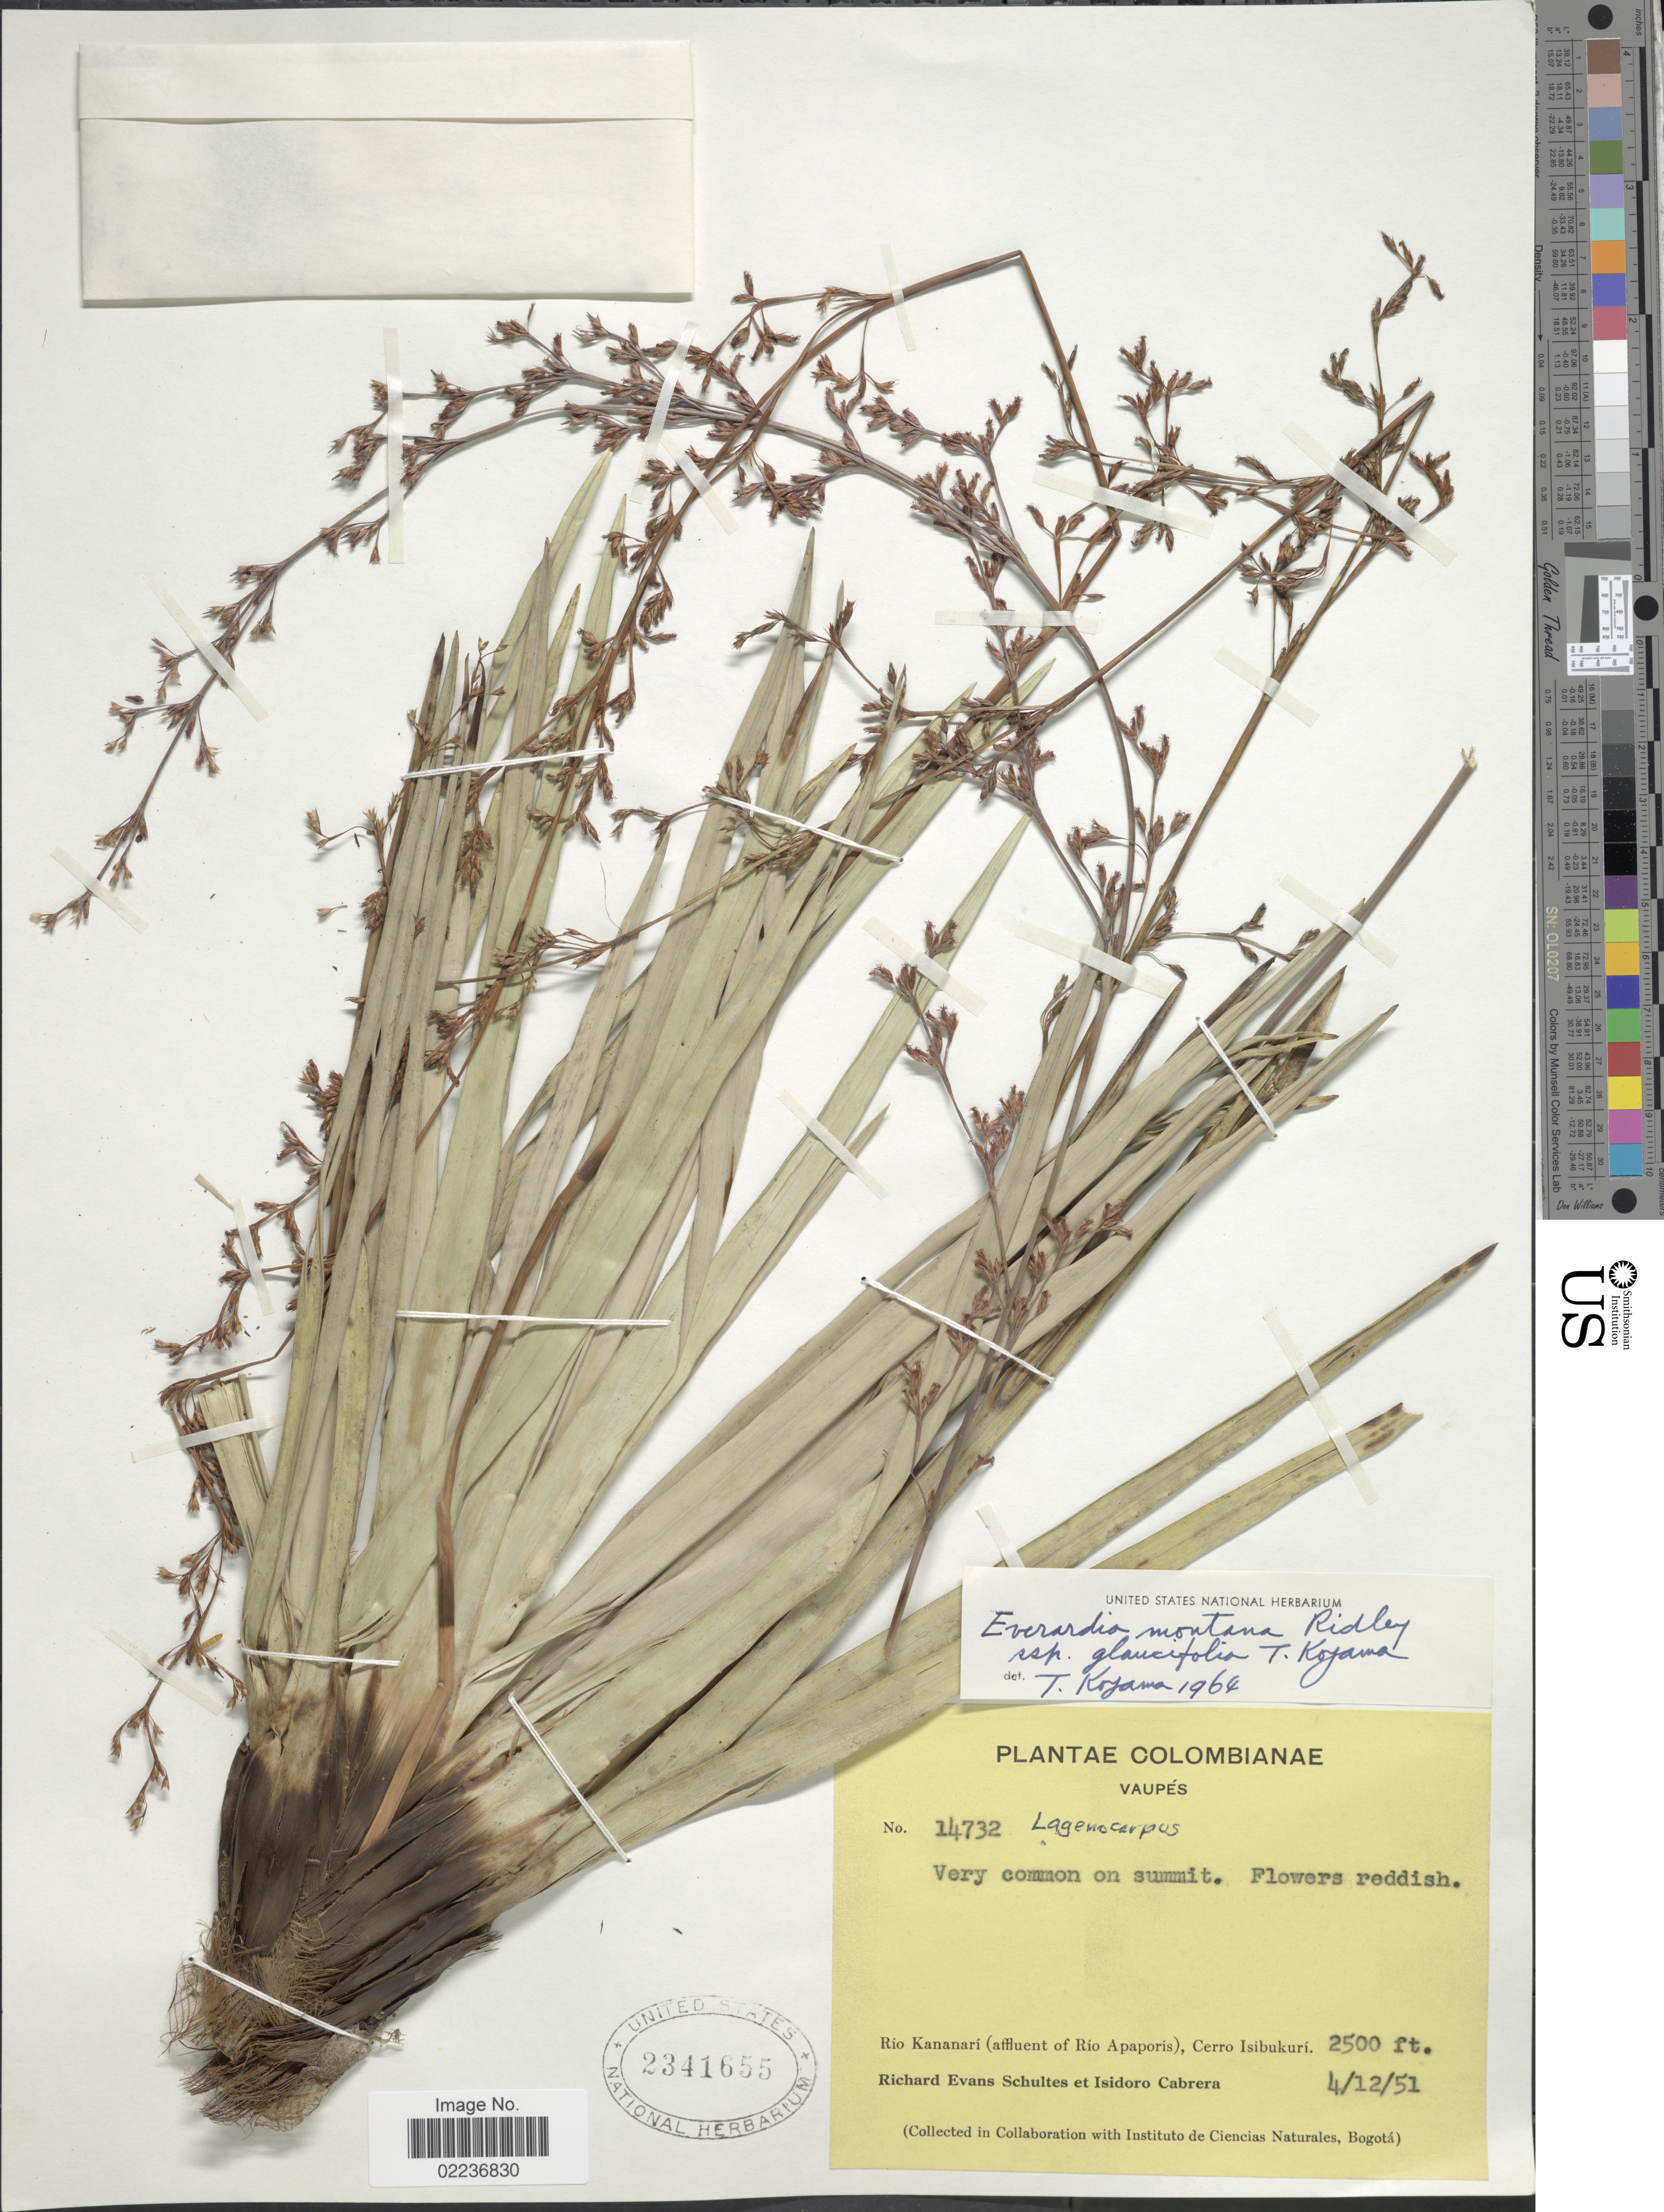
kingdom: Plantae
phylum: Tracheophyta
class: Liliopsida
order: Poales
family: Cyperaceae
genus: Cephalocarpus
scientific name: Cephalocarpus montanus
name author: (Ridley) S.M. Costa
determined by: Strong, Mark T., (BOT), Smithsonian Institution - National Museum of Natural History (UNITED STATES)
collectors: R. E. Schultes & I. Cabrera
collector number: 14732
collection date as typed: Transcribed d/m/y: 4/12/51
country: Colombia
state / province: Vaupés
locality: On summit. Rio Kananari (affluent of Rio Apaporis), Cerro Isibukuri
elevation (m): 762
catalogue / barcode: US 2341655